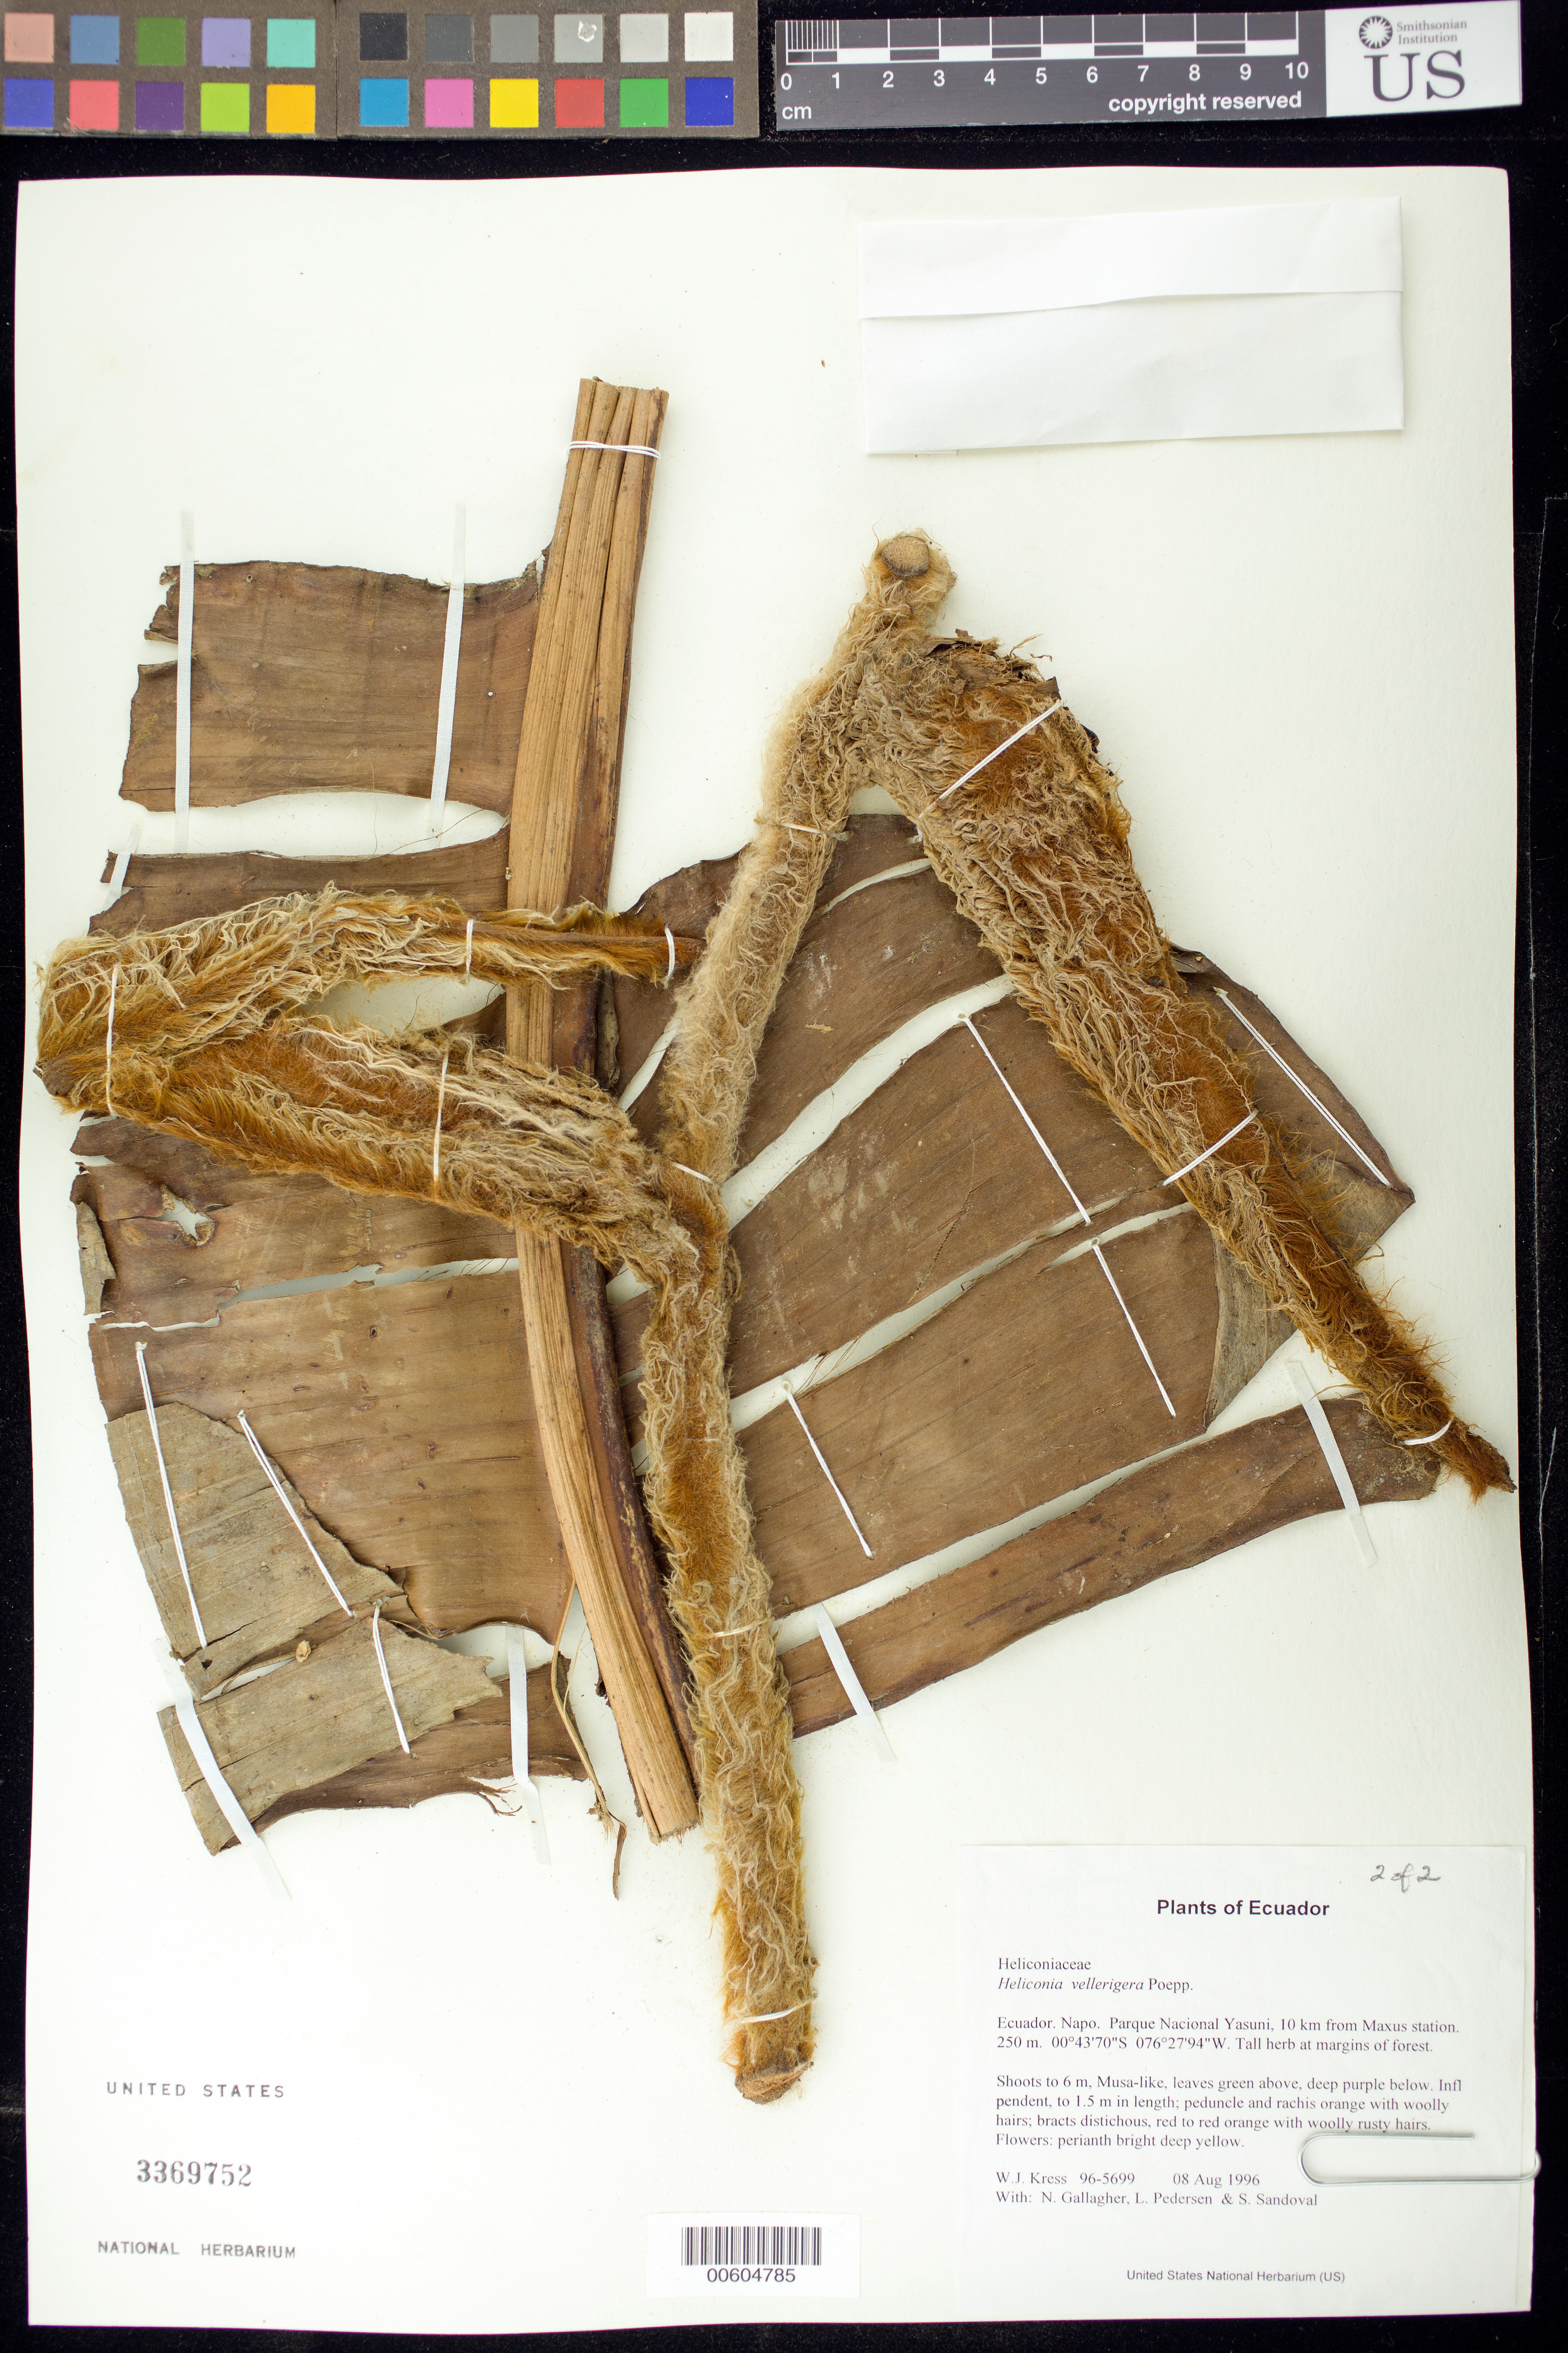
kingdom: Plantae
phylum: Tracheophyta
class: Liliopsida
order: Zingiberales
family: Heliconiaceae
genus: Heliconia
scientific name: Heliconia vellerigera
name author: Poepp.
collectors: W. J. Kress, N. L. Gallagher, L. Pedersen & S. Sandoval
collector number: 96-5699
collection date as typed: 08 Aug 1996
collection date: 1996-08-08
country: Ecuador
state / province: Napo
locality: Parque Nacional Yasuni, 10 km from Maxus station.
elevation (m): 250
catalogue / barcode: US 3369752